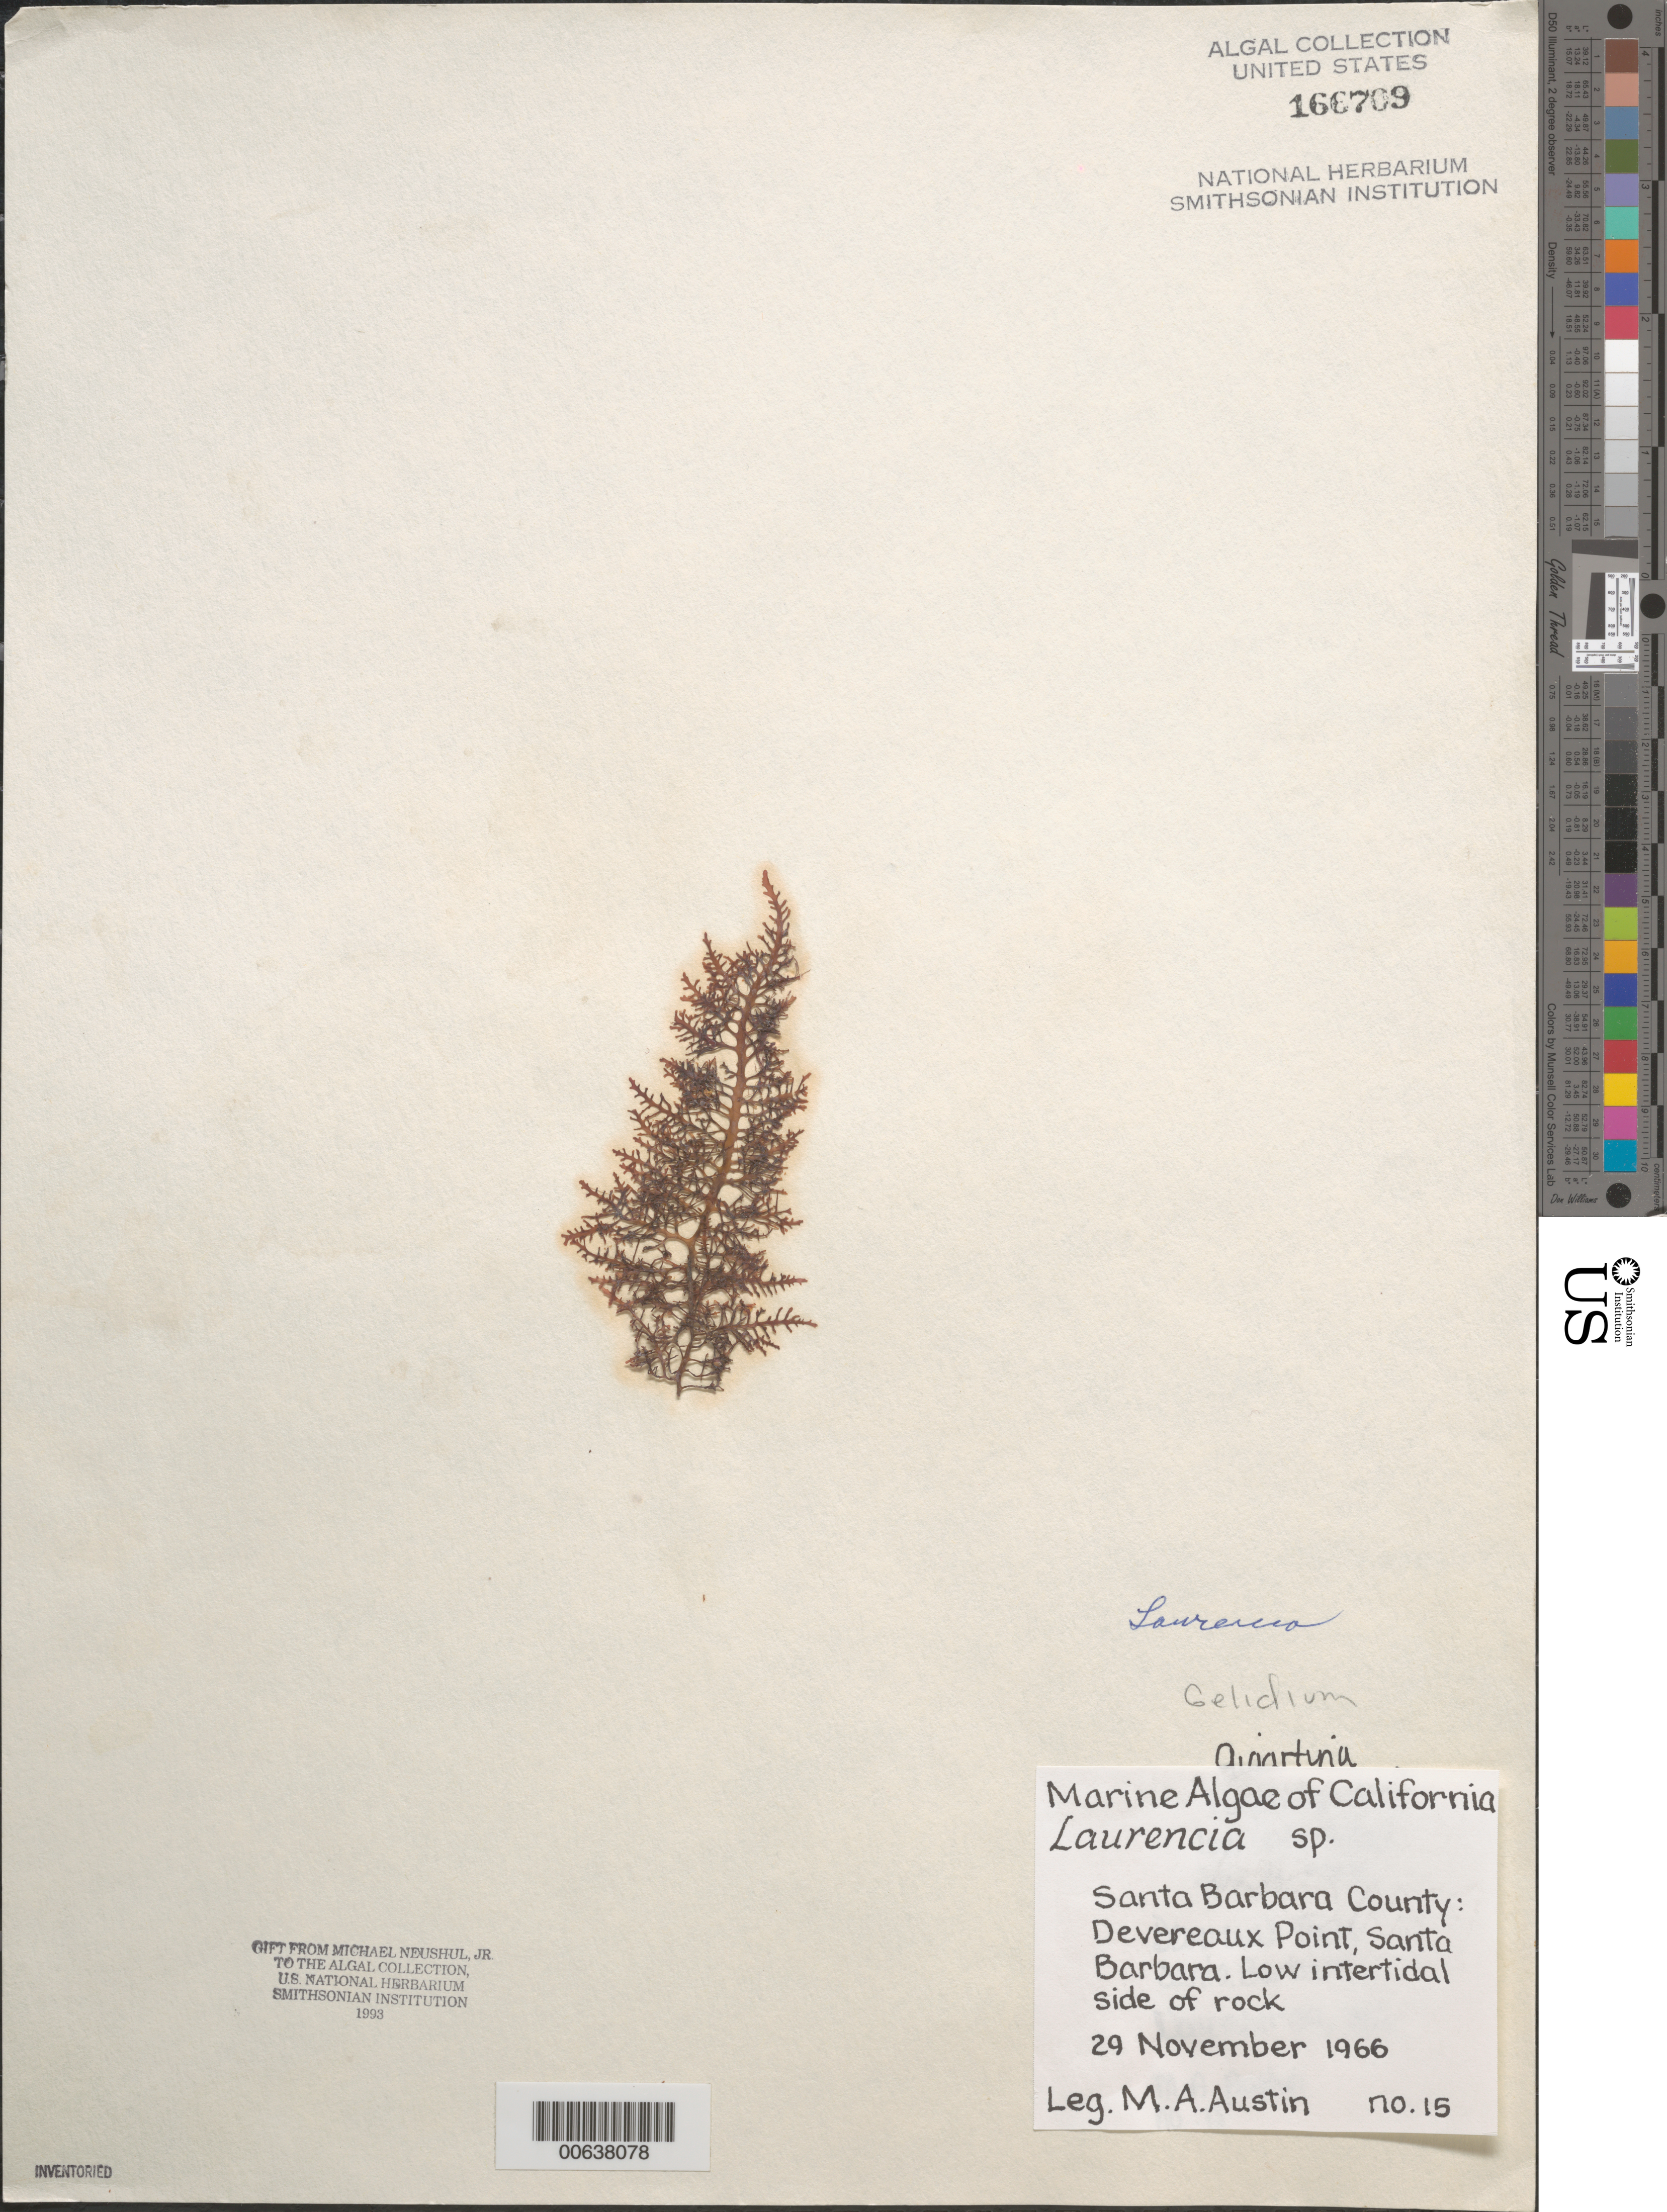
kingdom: Plantae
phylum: Rhodophyta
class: Florideophyceae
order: Ceramiales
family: Rhodomelaceae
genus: Laurencia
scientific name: Laurencia sp.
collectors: M. Austin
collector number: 15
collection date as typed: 29 Nov 1966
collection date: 1966-11-29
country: United States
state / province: California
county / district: Santa Barbara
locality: Devereaux Point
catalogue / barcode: US 166709